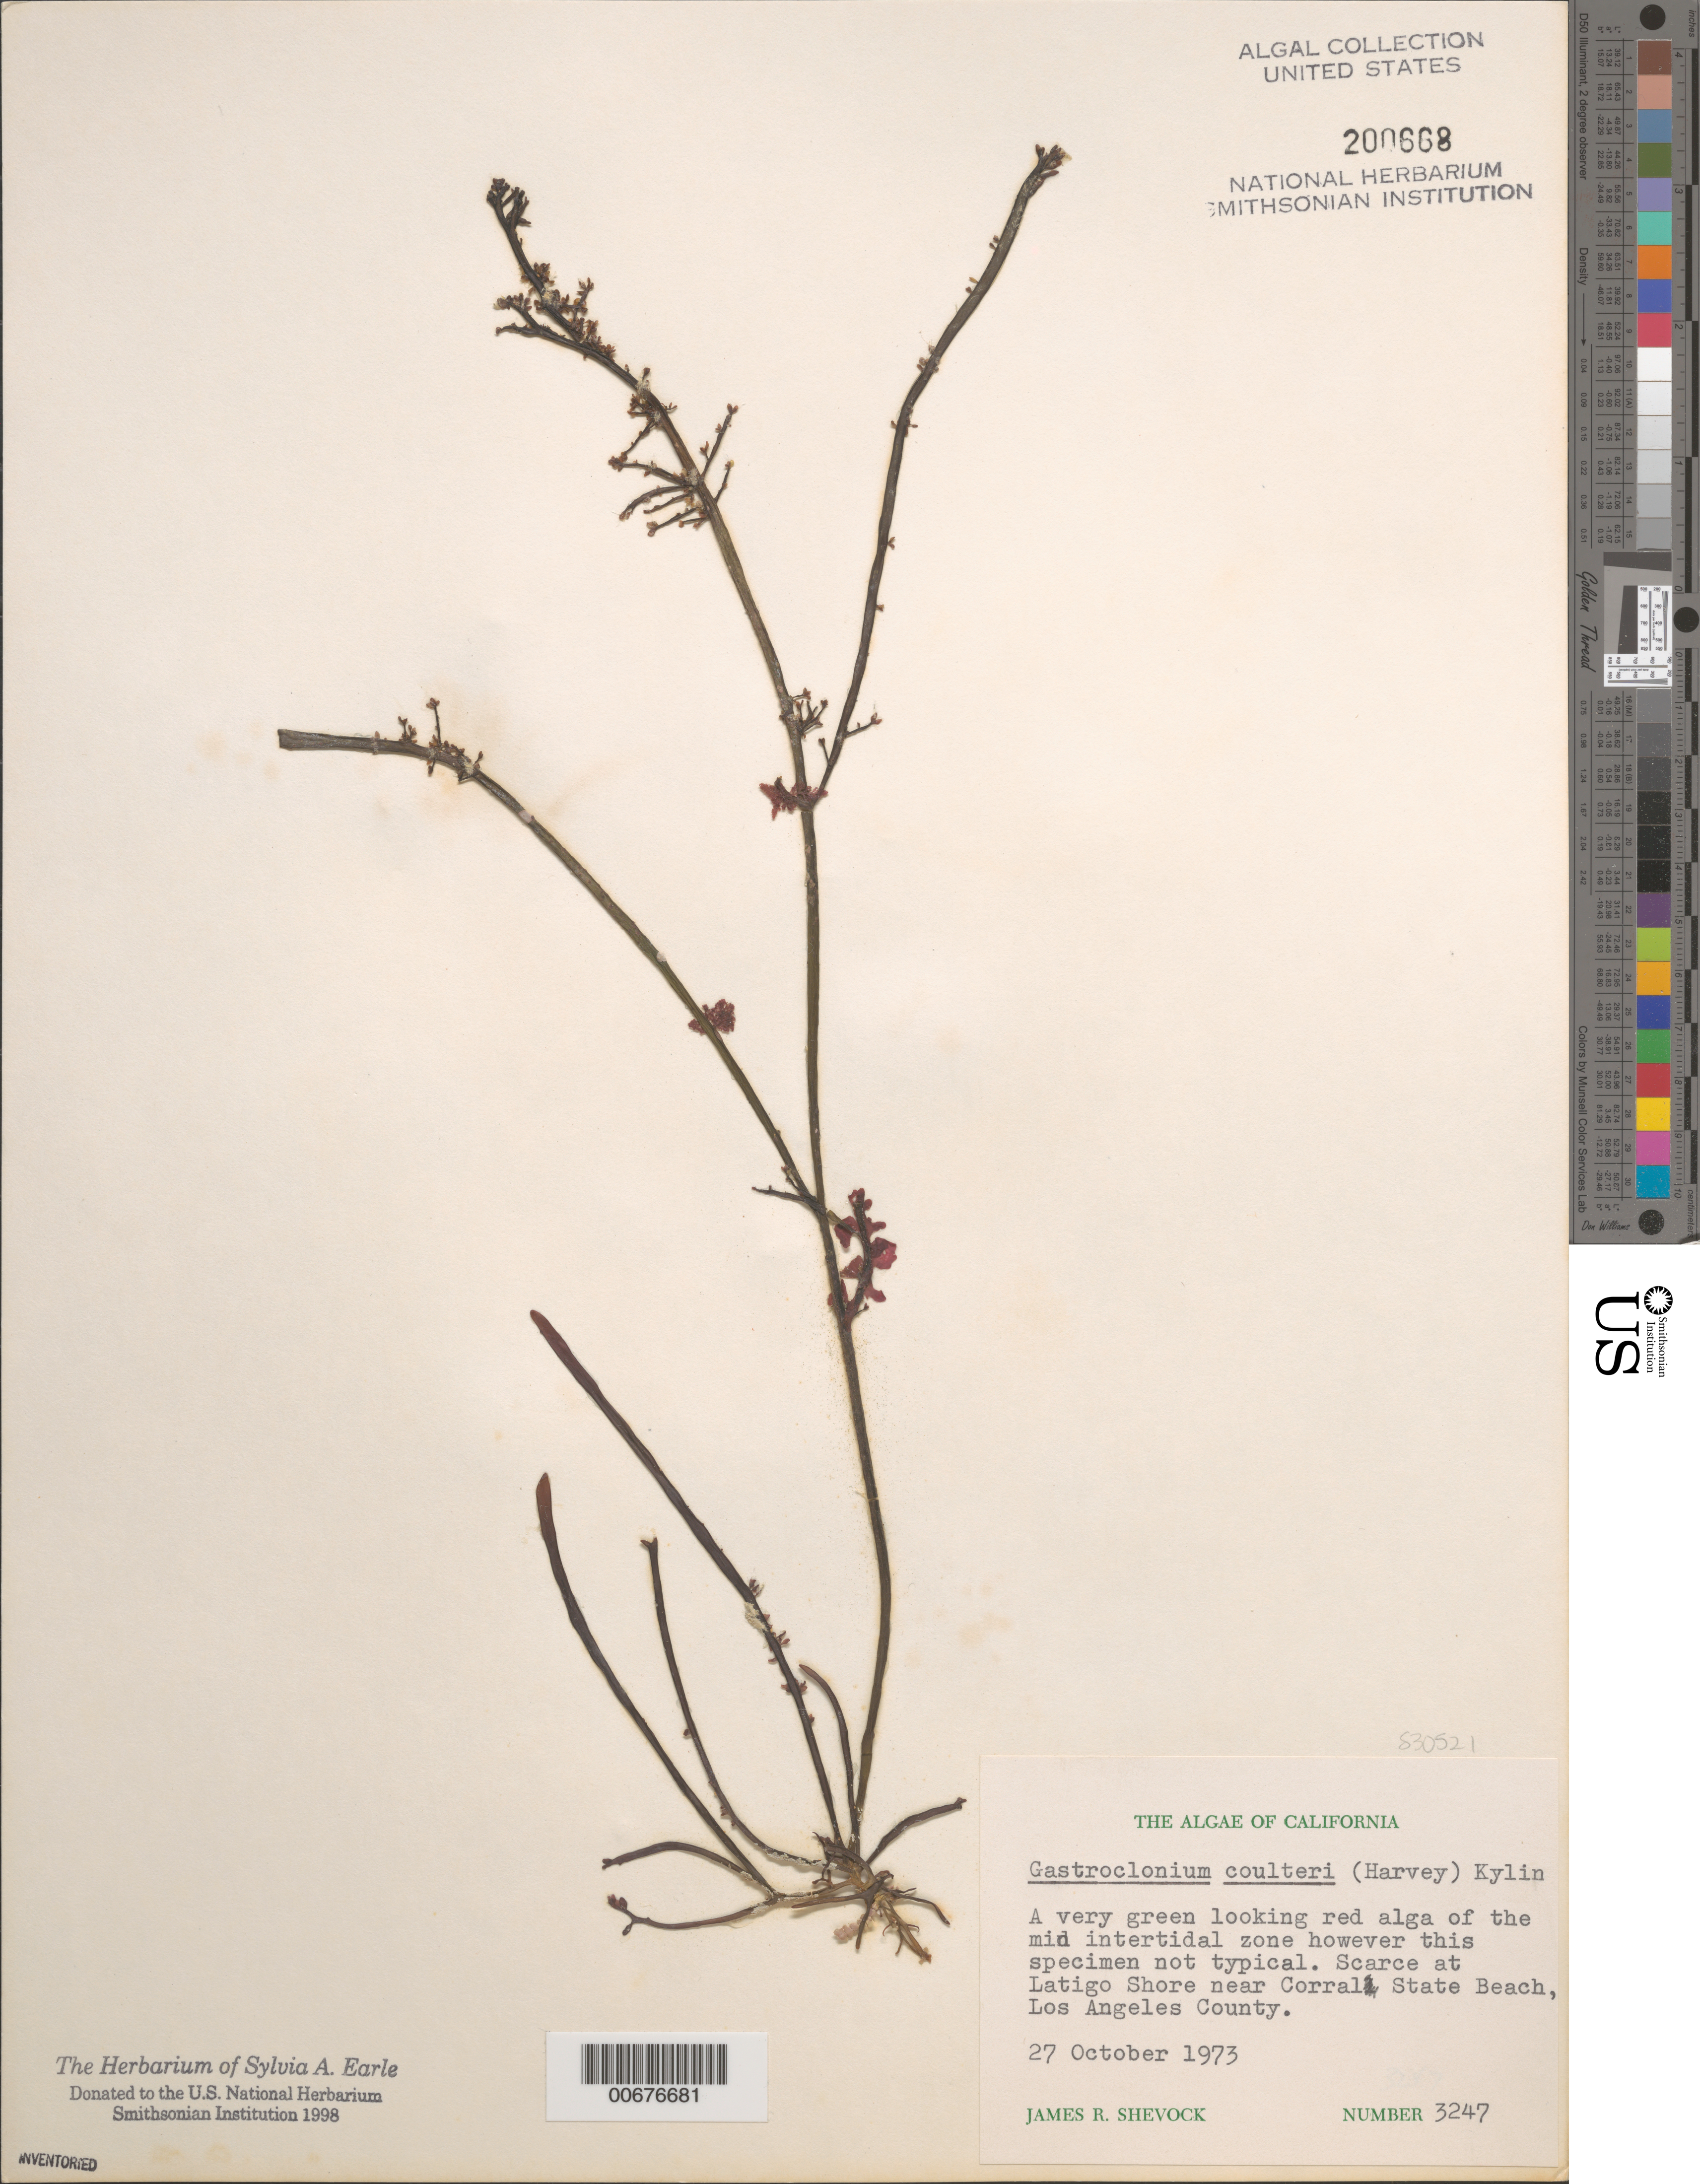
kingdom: Plantae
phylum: Rhodophyta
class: Florideophyceae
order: Rhodymeniales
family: Champiaceae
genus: Neogastroclonium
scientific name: Neogastroclonium subarticulatum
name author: (Turner) L. Le Gall et al.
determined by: Algae name updating Project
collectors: J. R. Shevock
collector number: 3247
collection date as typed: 27 Oct 1973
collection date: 1973-10-27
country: United States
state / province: California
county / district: Los Angeles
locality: Latigo Shore, near Corral State Beach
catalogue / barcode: US 200668